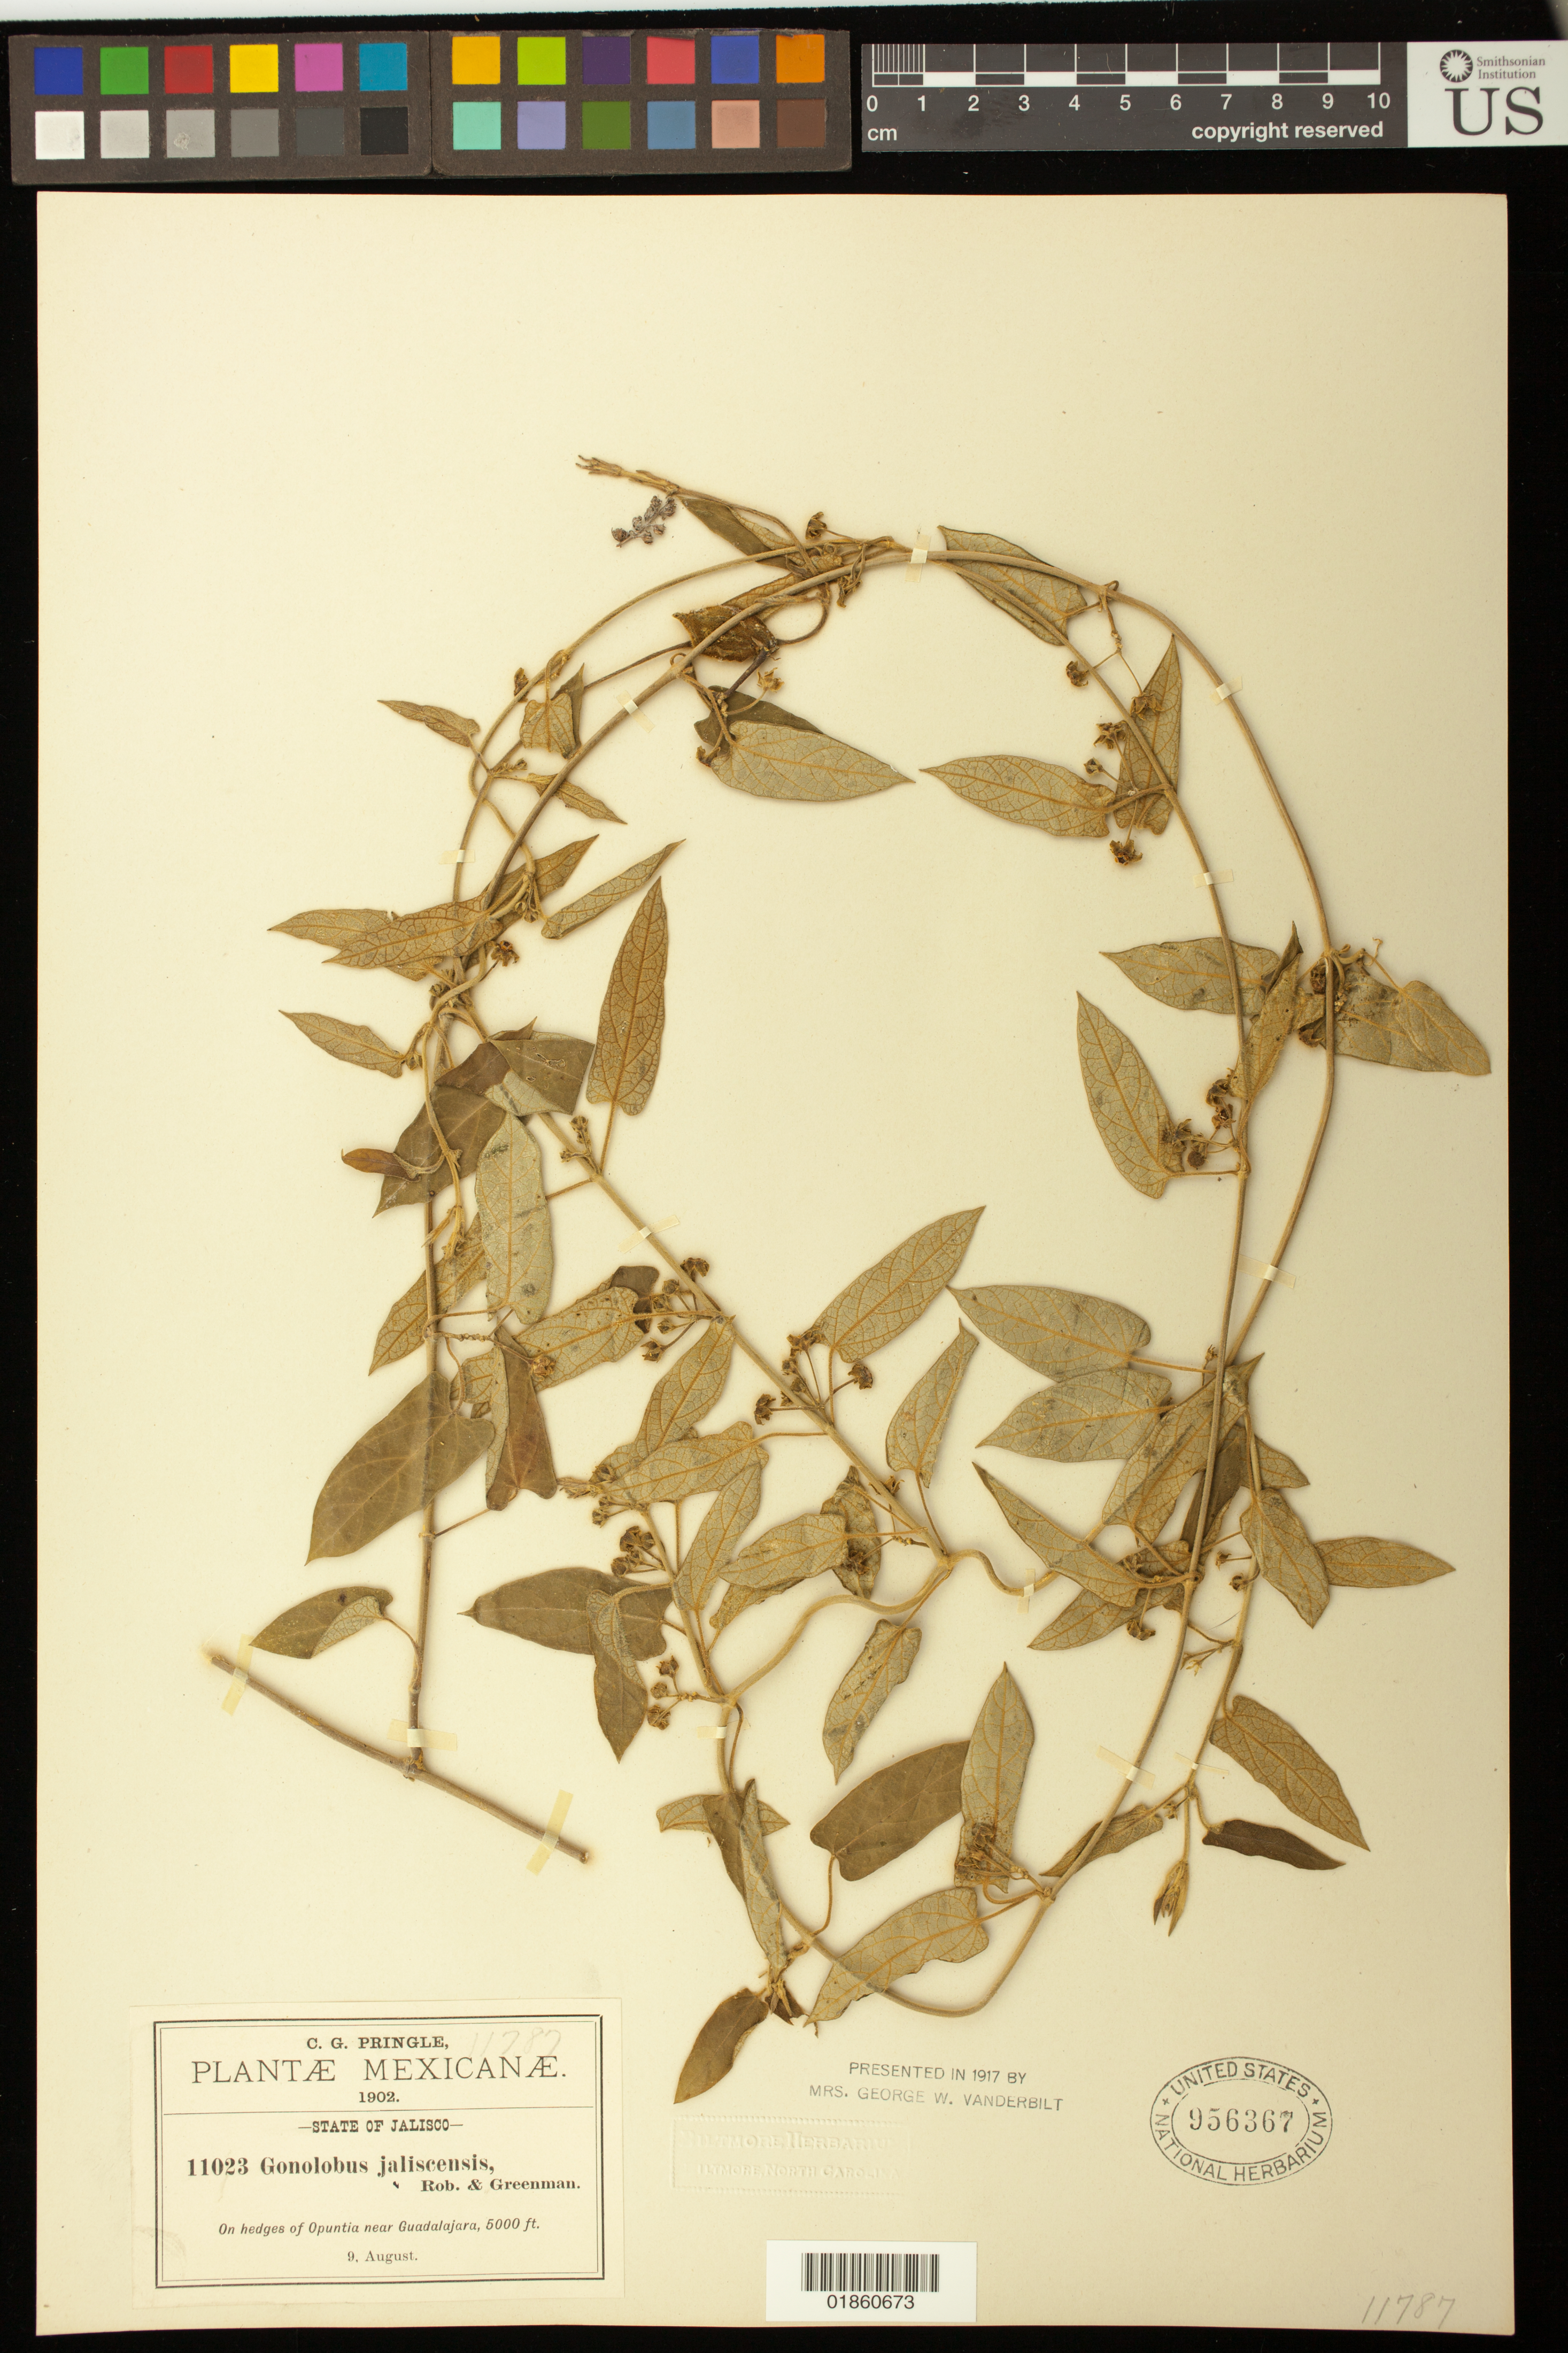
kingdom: Plantae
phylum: Tracheophyta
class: Magnoliopsida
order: Gentianales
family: Apocynaceae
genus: Gonolobus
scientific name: Gonolobus jaliscensis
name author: B.L. Rob. & Greenm.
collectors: C. G. Pringle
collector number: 11023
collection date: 1902-08-09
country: Mexico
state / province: Jalisco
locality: near Guadalajara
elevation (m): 1524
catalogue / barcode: US 956367